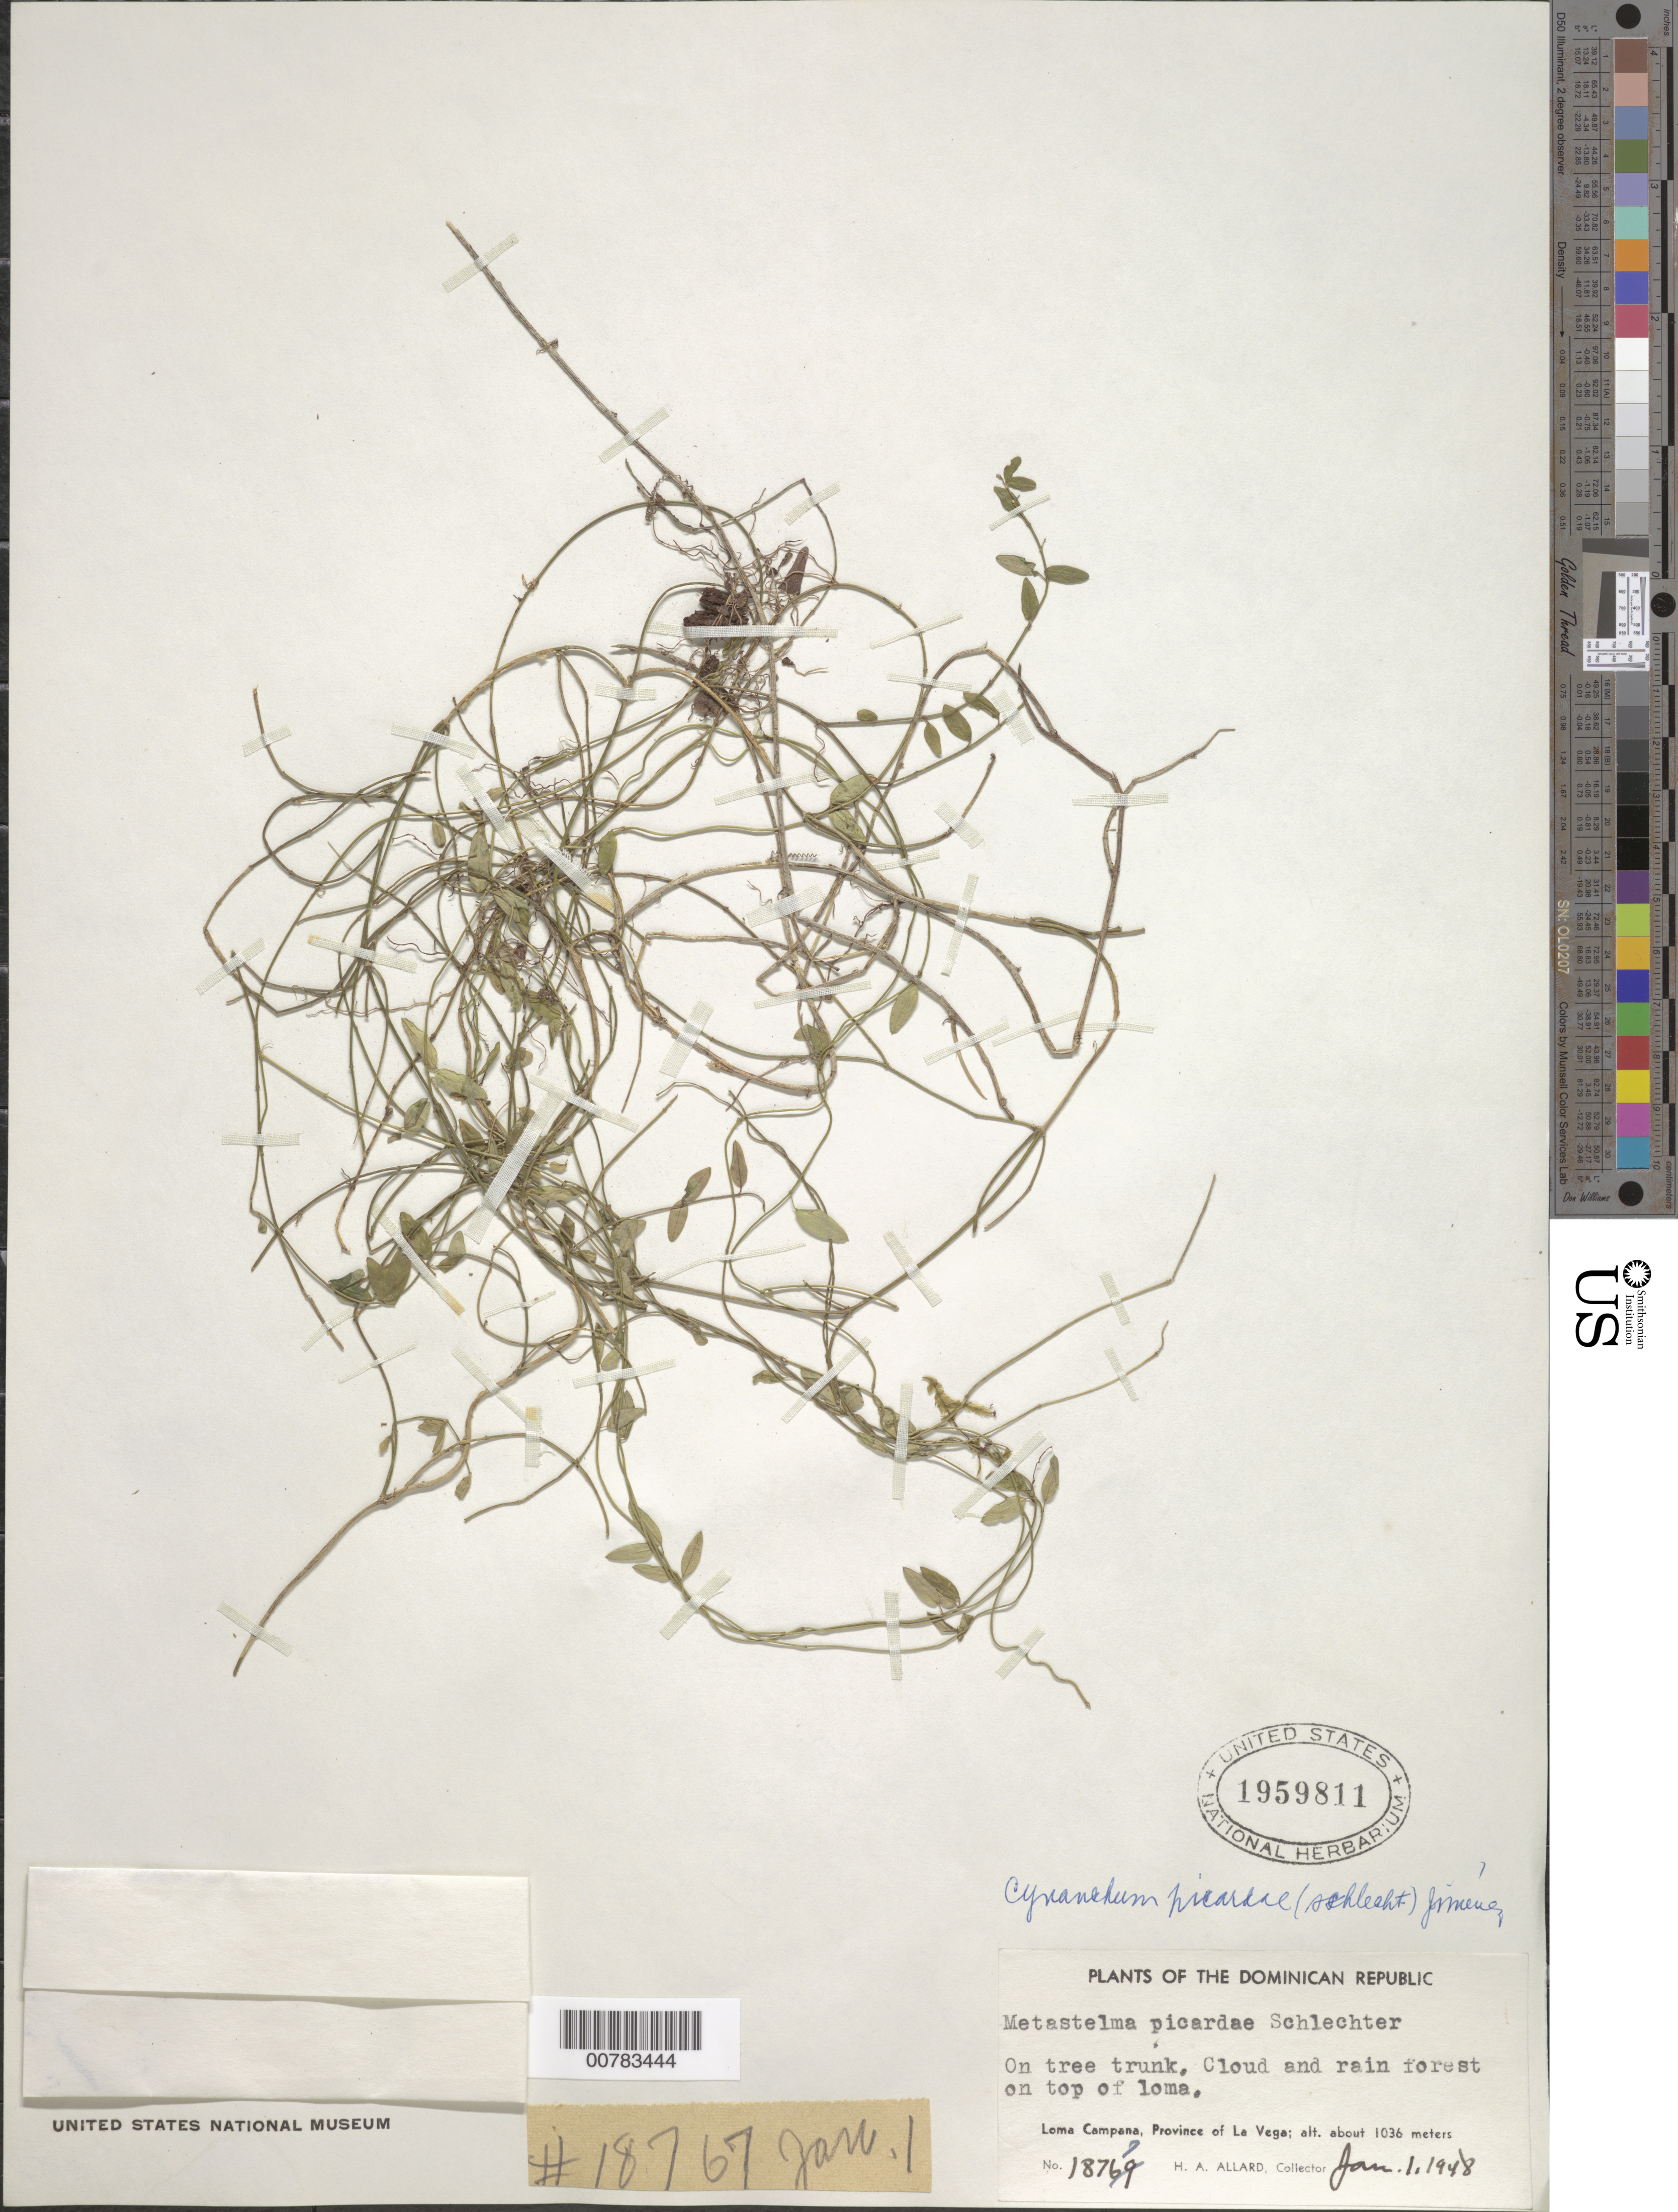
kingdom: Plantae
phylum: Tracheophyta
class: Magnoliopsida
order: Gentianales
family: Apocynaceae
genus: Metastelma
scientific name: Metastelma picardae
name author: Schltr.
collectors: H. A. Allard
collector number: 18767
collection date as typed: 01 Jan 1948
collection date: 1948-01-01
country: Dominican Republic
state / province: La Vega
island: Hispaniola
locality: Loma Campana.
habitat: Cloud and rain forest on top of hill; on tree trunk.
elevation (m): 1036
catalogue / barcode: US 1959811